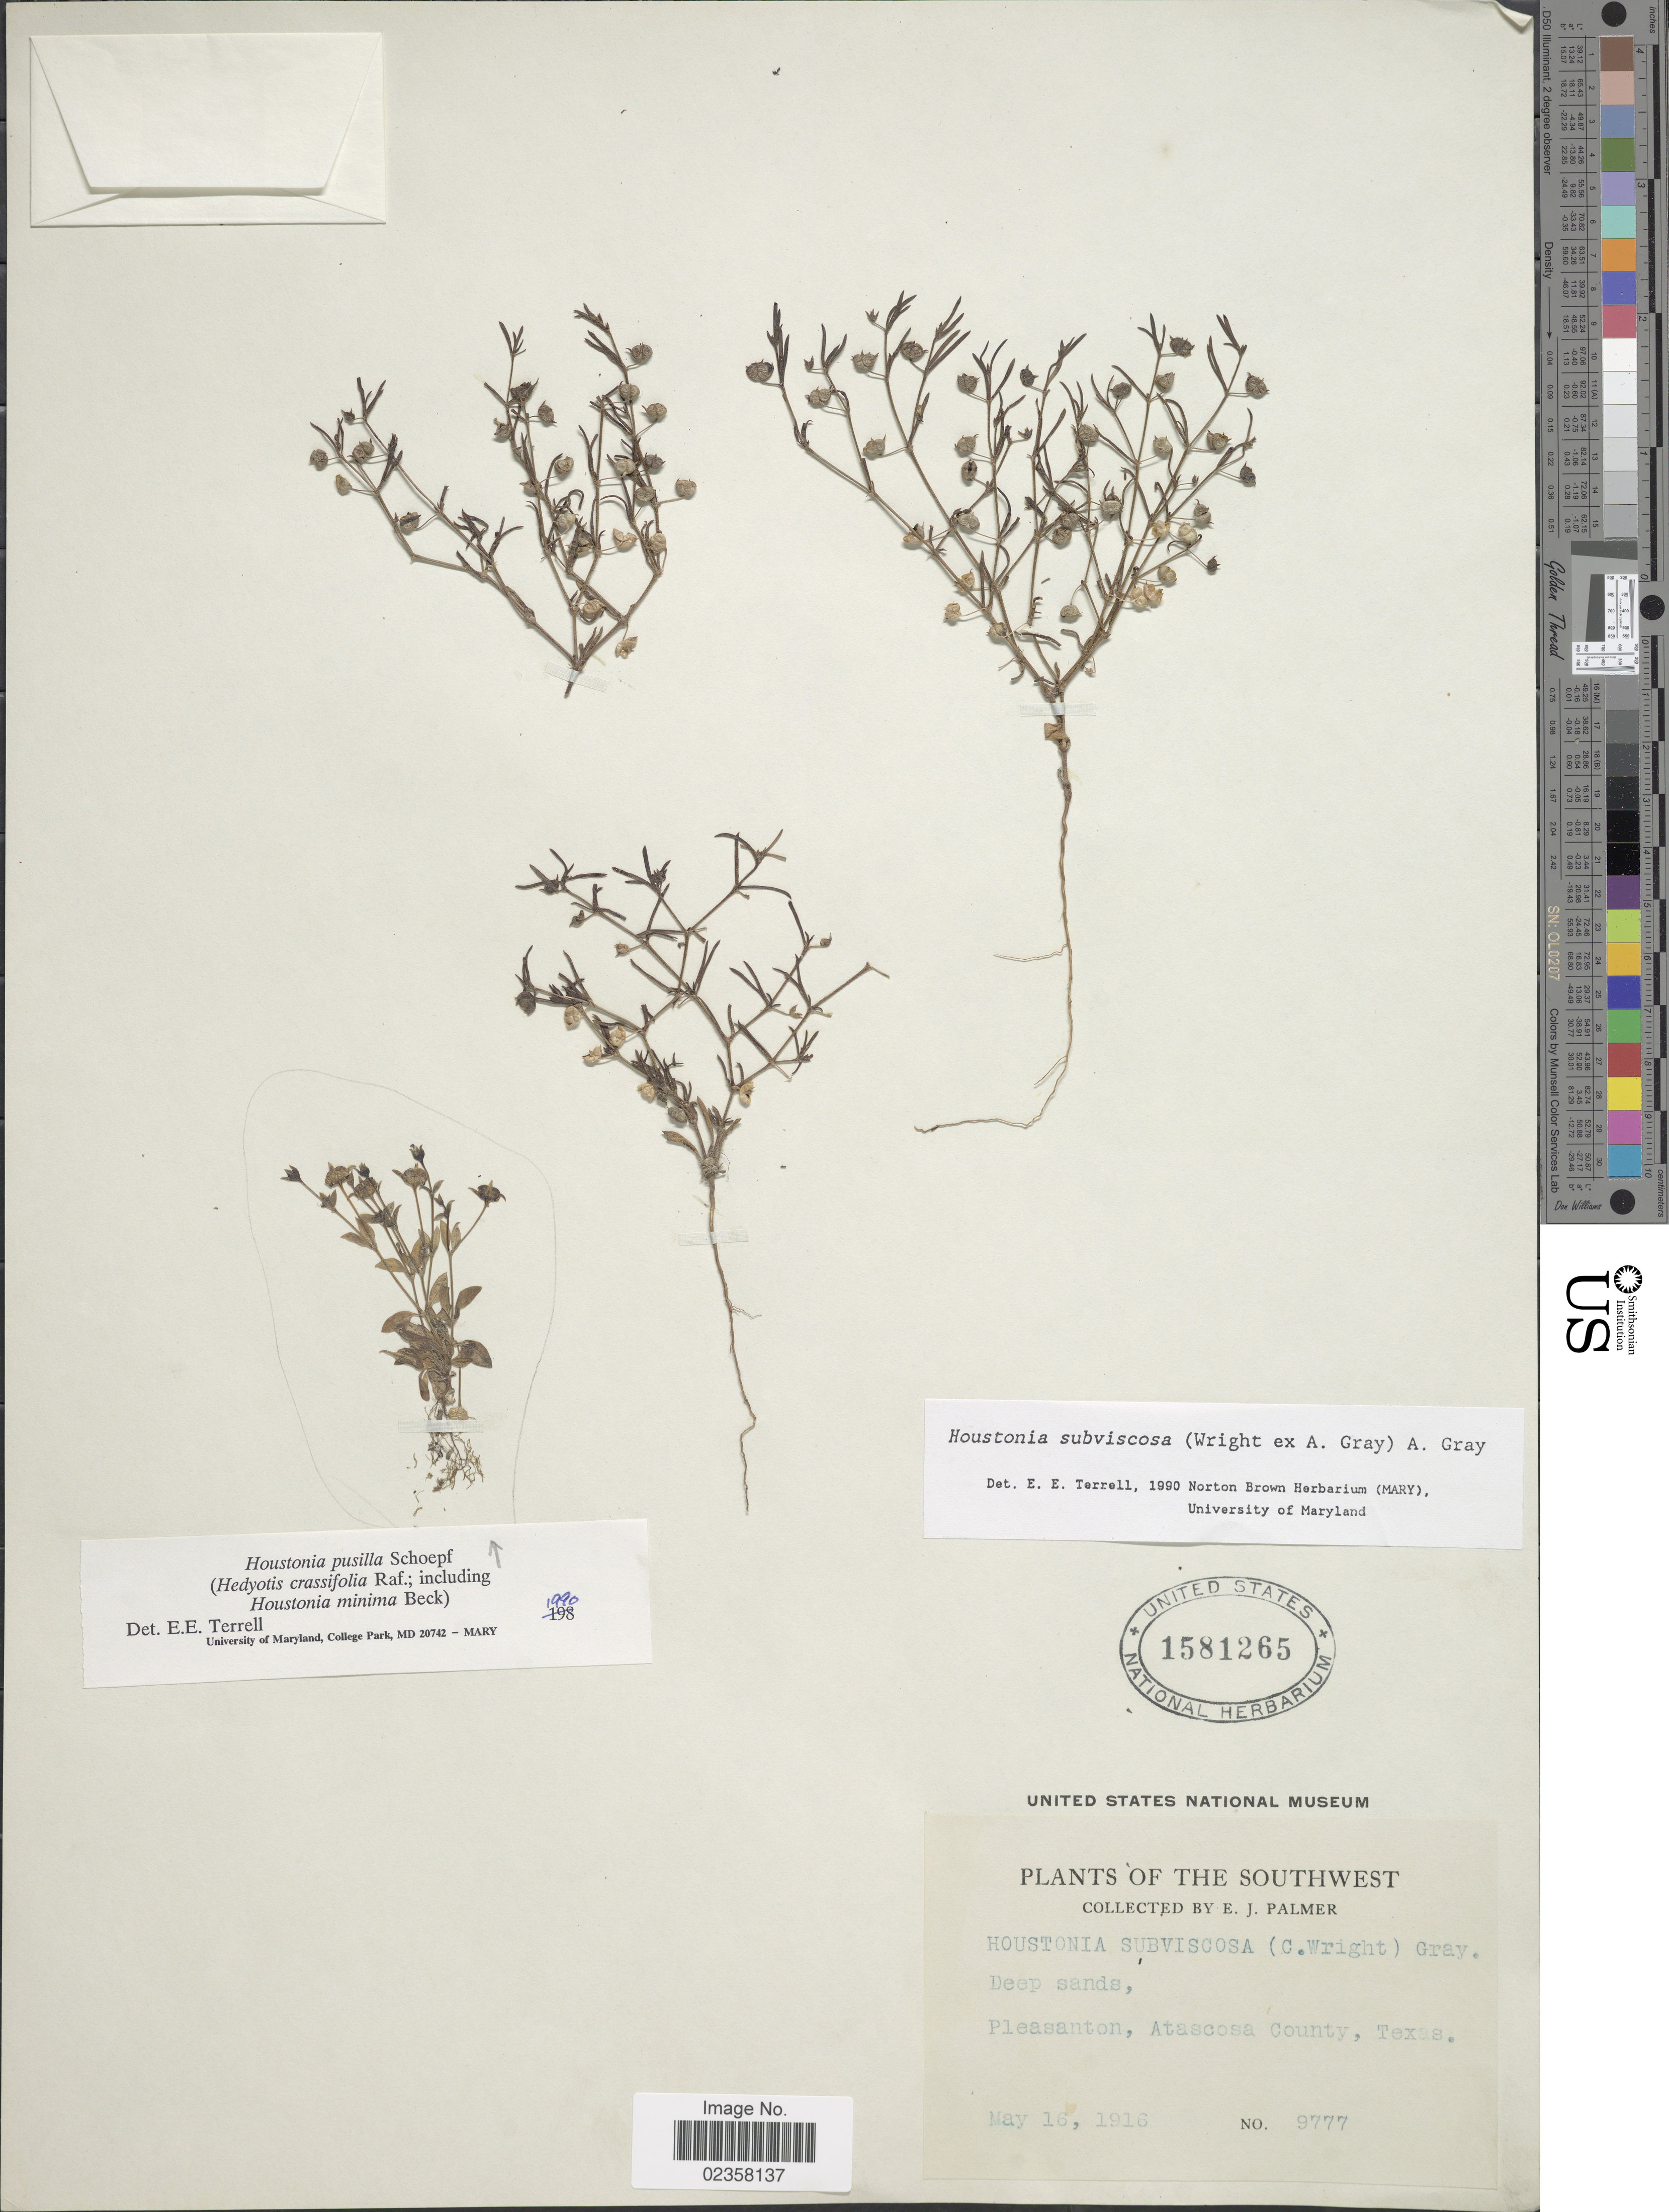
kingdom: Plantae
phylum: Tracheophyta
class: Magnoliopsida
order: Gentianales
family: Rubiaceae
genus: Houstonia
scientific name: Houstonia subviscosa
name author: (Wright ex A. Gray) A. Gray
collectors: E. J. Palmer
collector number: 9777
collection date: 1916-05-16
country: United States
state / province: Texas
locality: Southwest, Pleasanton, Atascosa County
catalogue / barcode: US 1581265